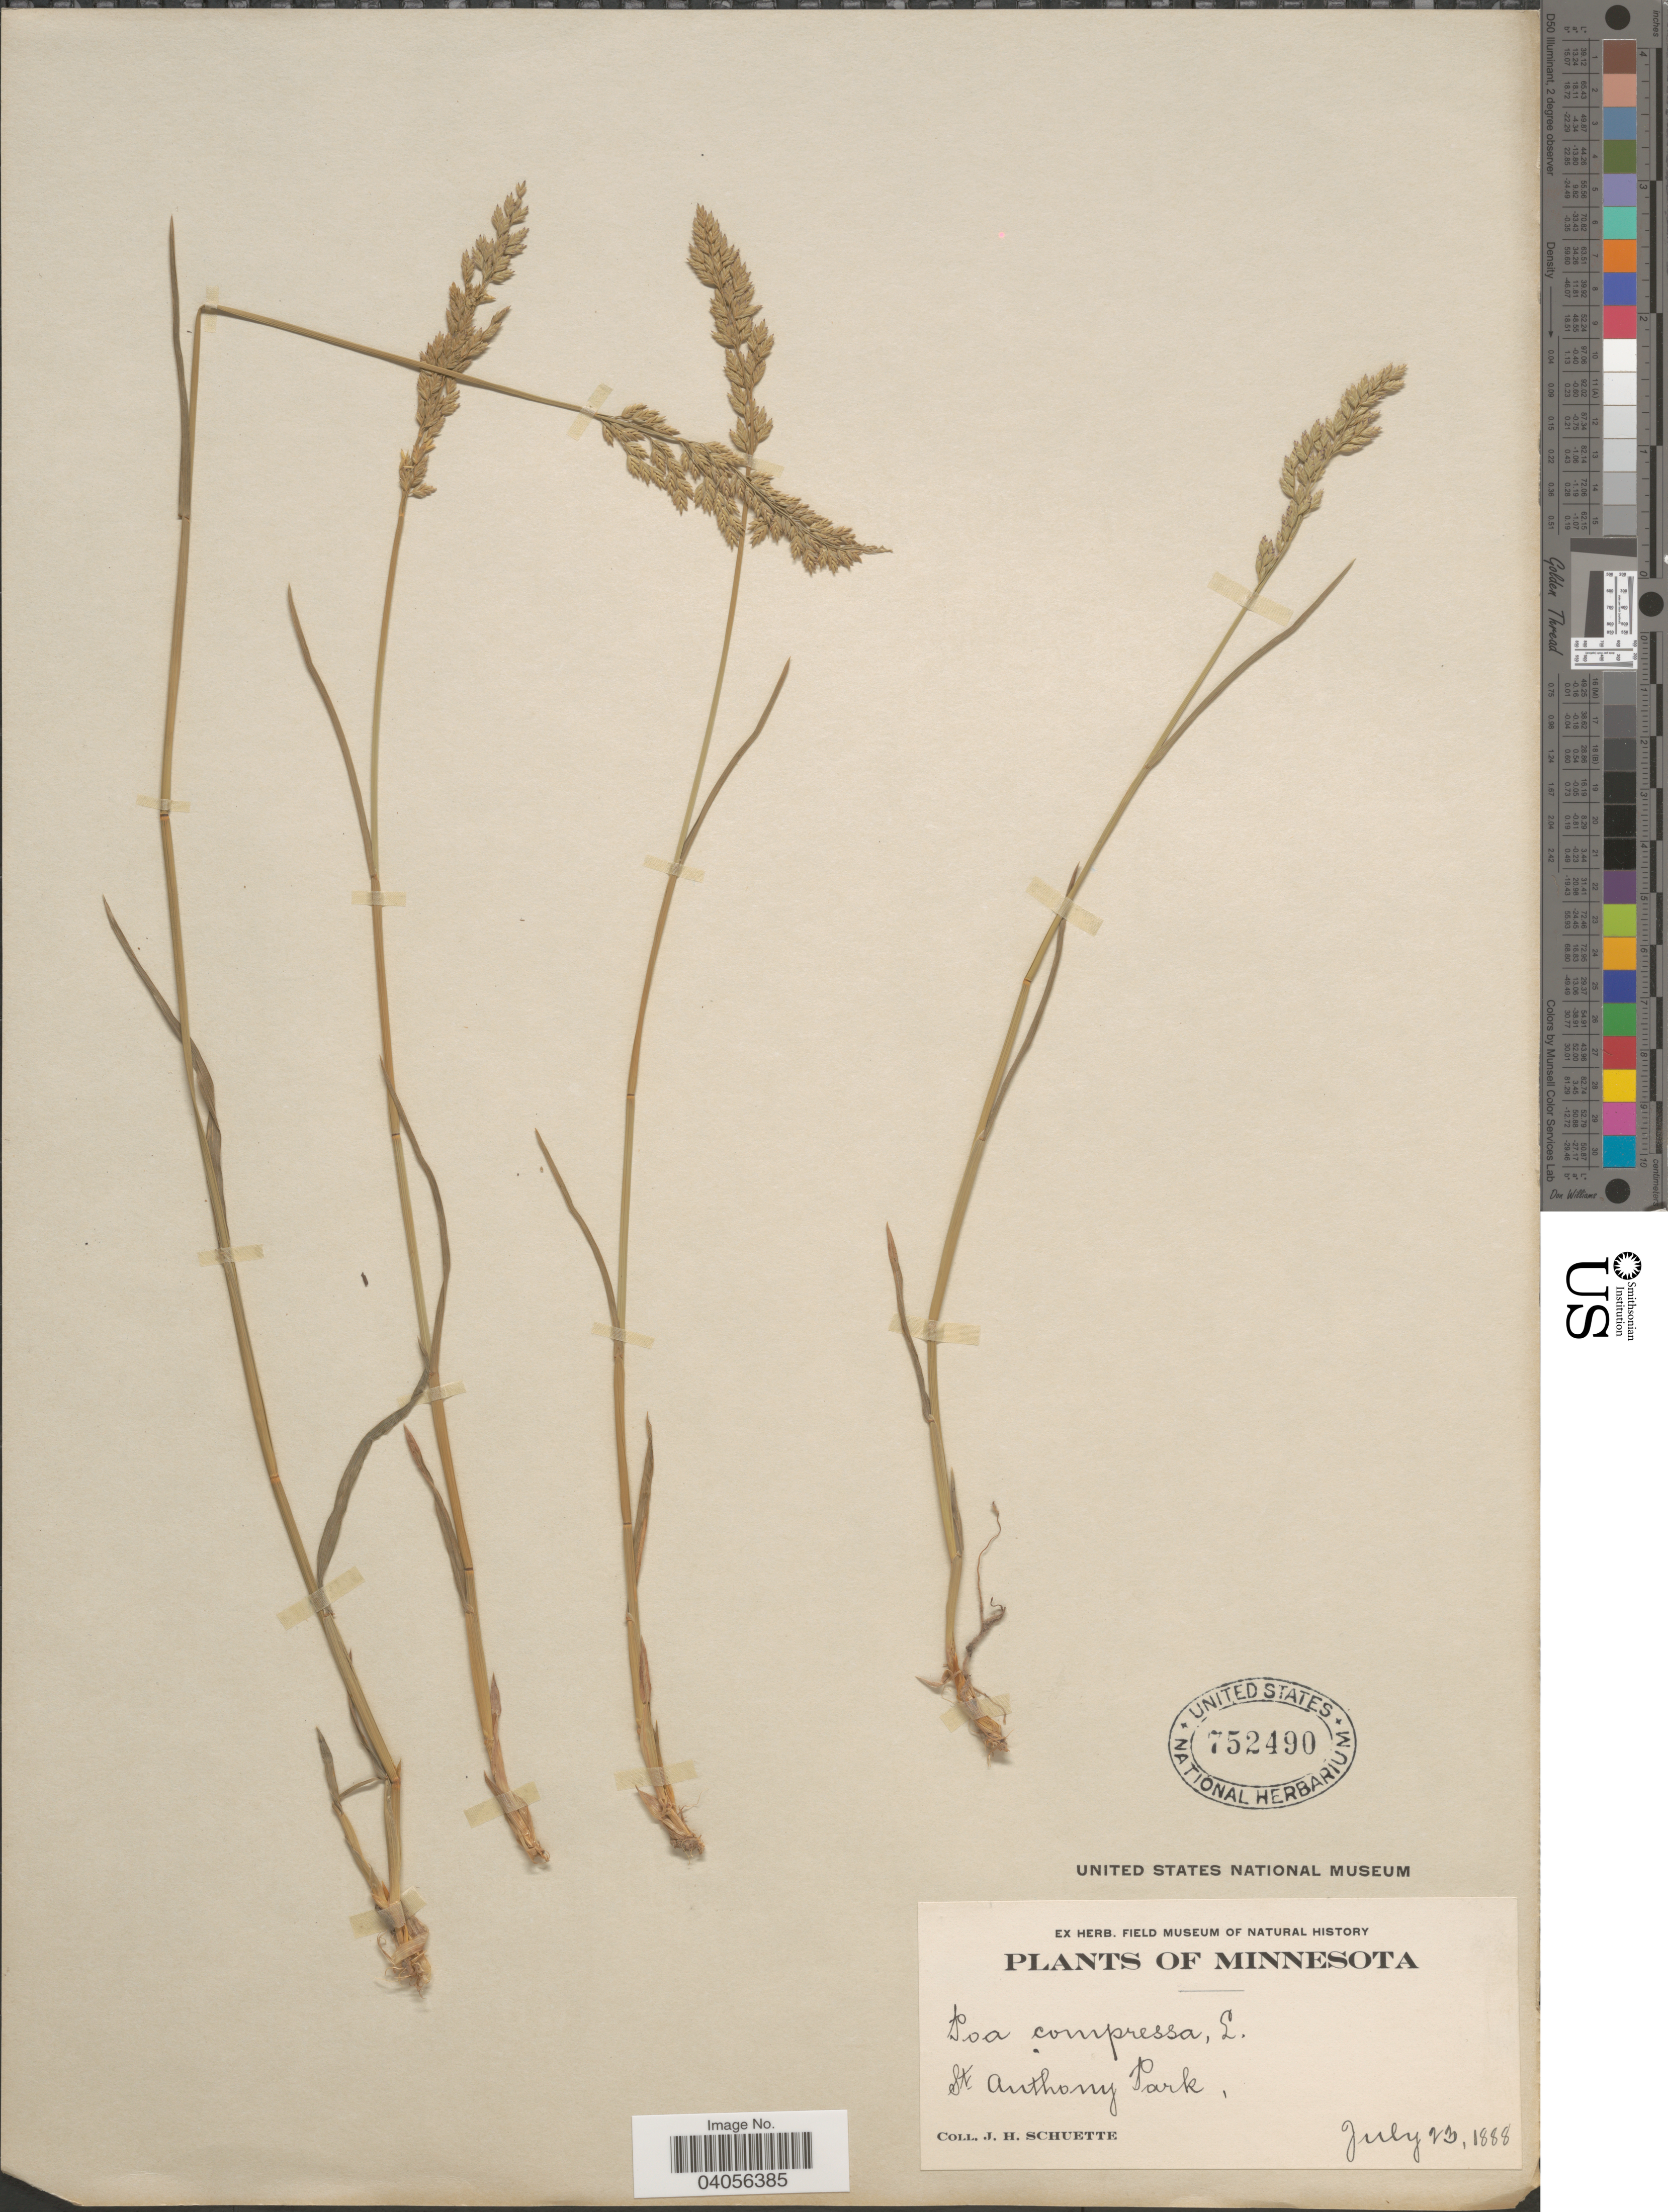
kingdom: Plantae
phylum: Tracheophyta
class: Liliopsida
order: Poales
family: Poaceae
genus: Poa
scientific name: Poa compressa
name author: L.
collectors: J. H. Schuette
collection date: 1888-07-23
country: United States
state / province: Minnesota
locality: St. Anthony Park.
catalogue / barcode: US 752490